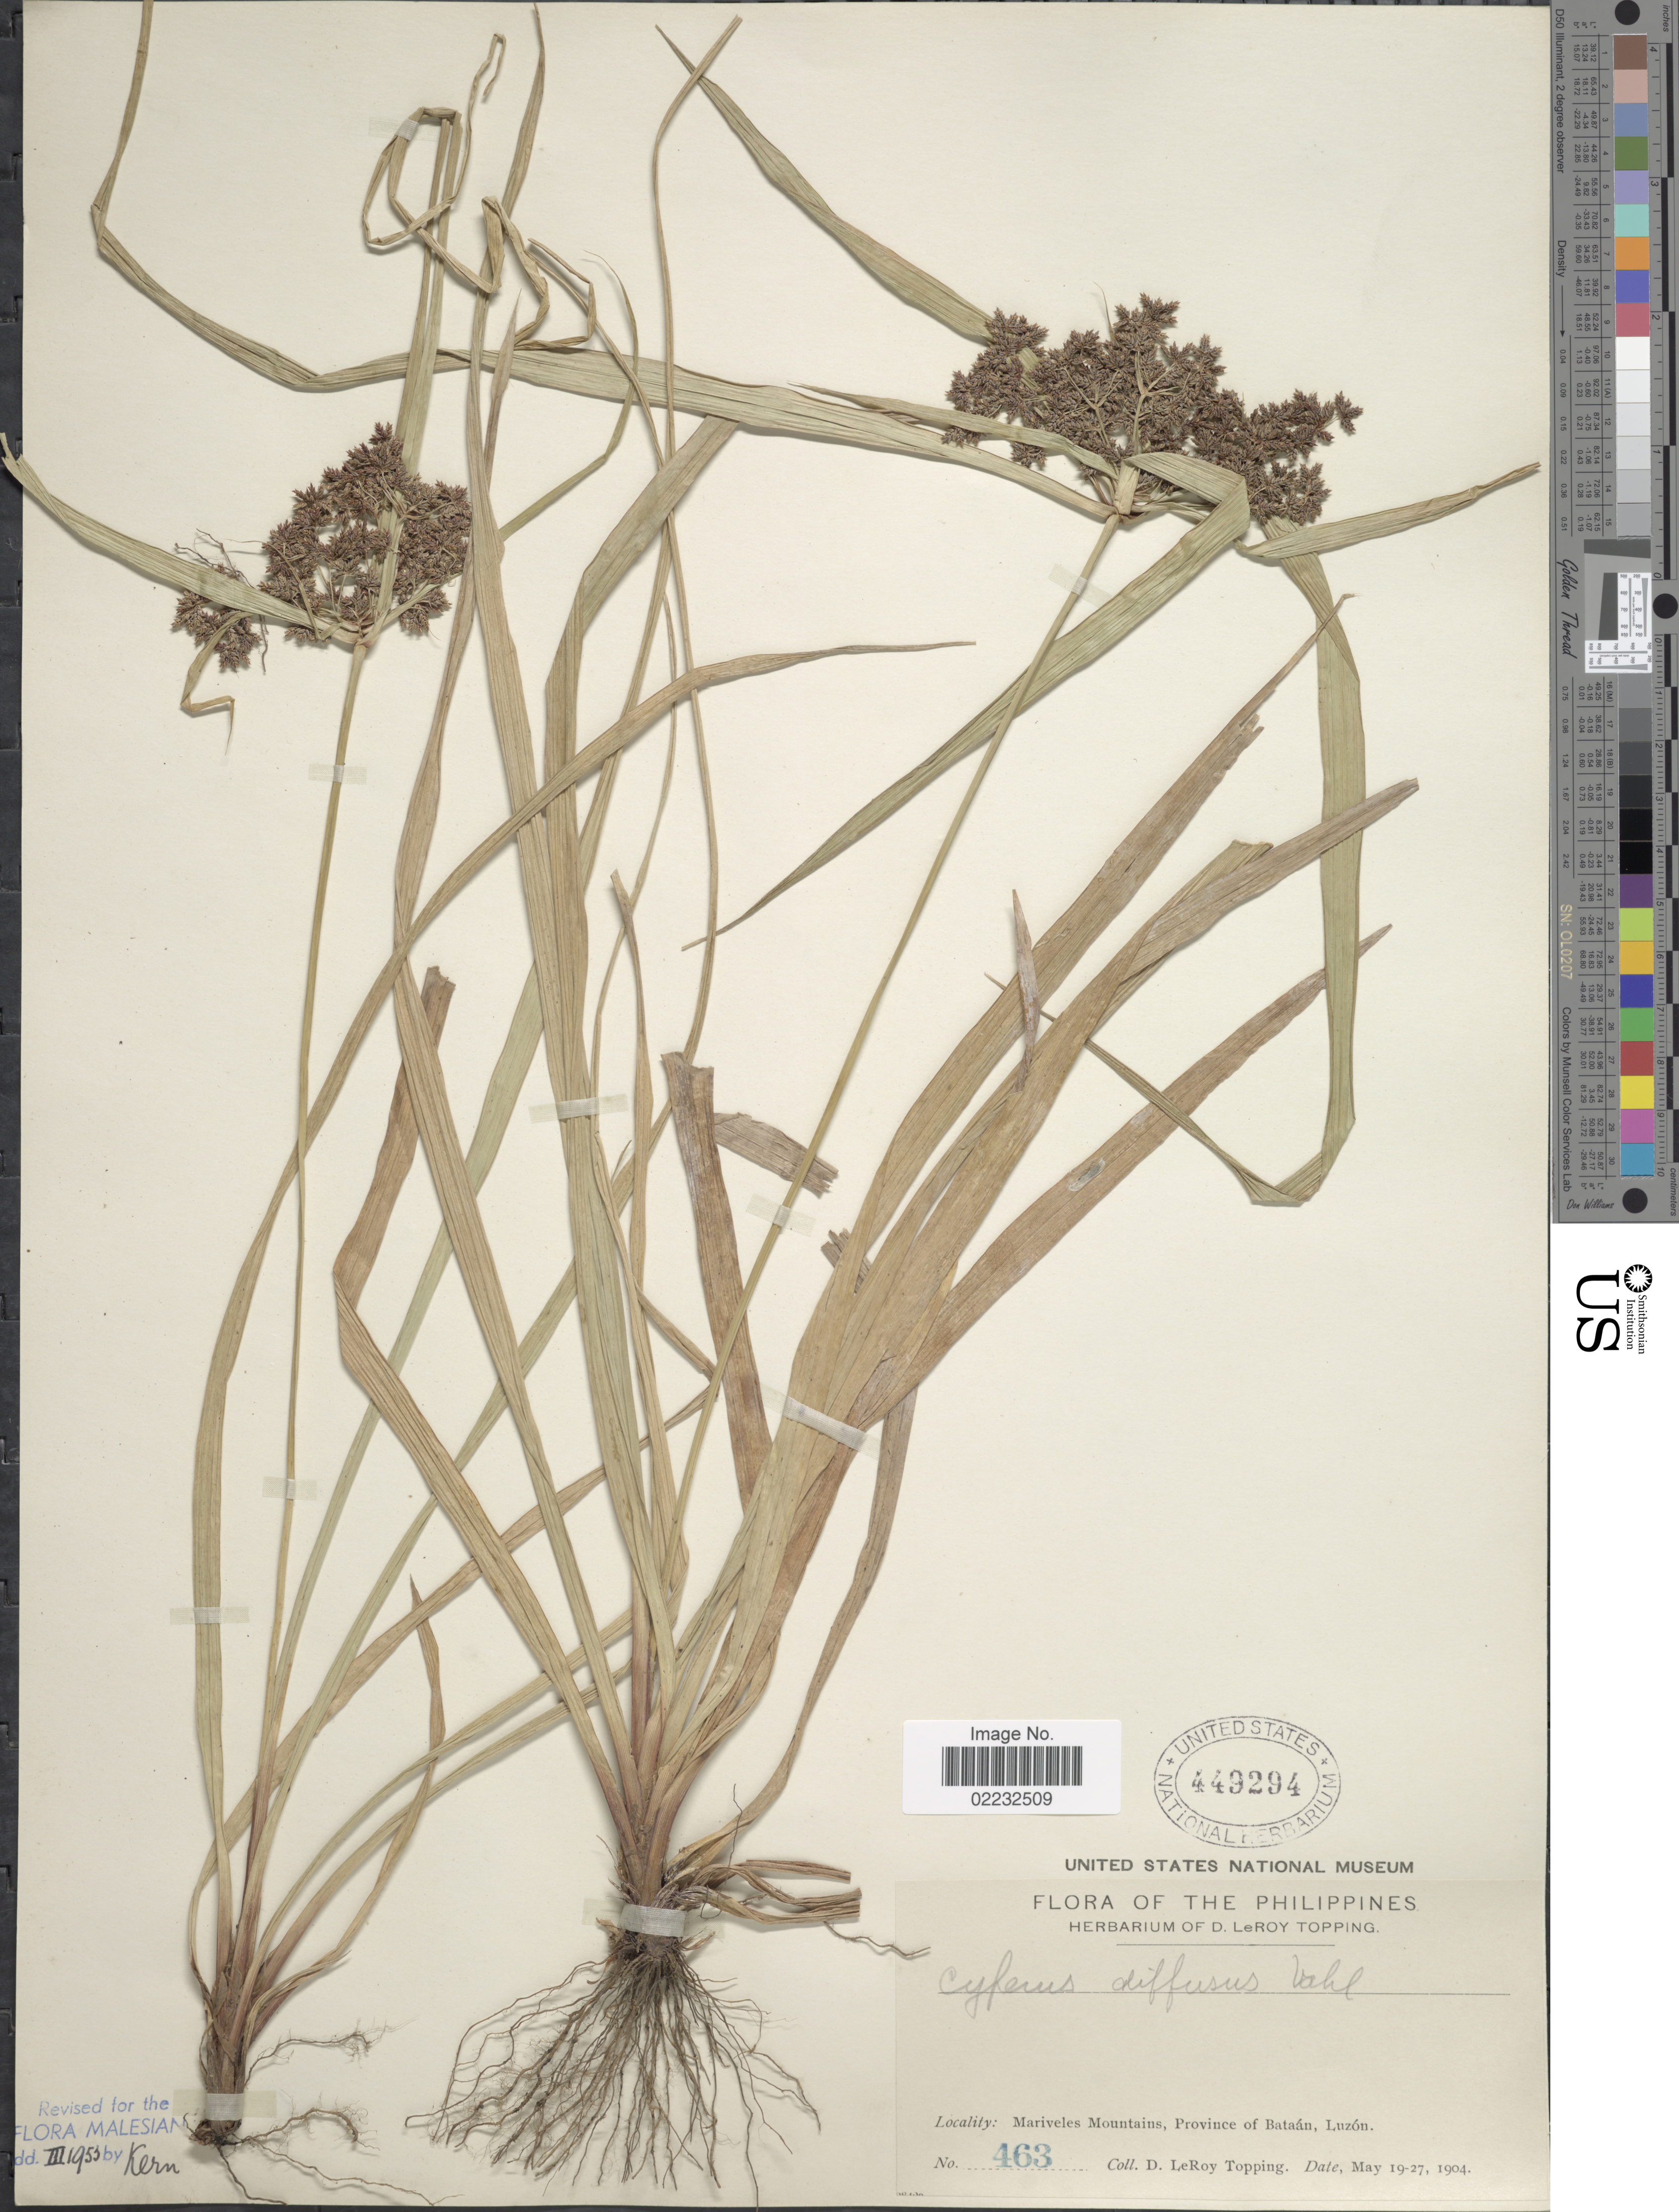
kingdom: Plantae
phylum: Tracheophyta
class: Liliopsida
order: Poales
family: Cyperaceae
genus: Cyperus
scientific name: Cyperus diffusus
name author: Vahl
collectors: D. L. Topping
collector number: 463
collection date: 1904-05-19/1904-05-27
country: Philippines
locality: Mariveles Mountains, Mountains, Province of Bataan, Luzon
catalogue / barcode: US 449294